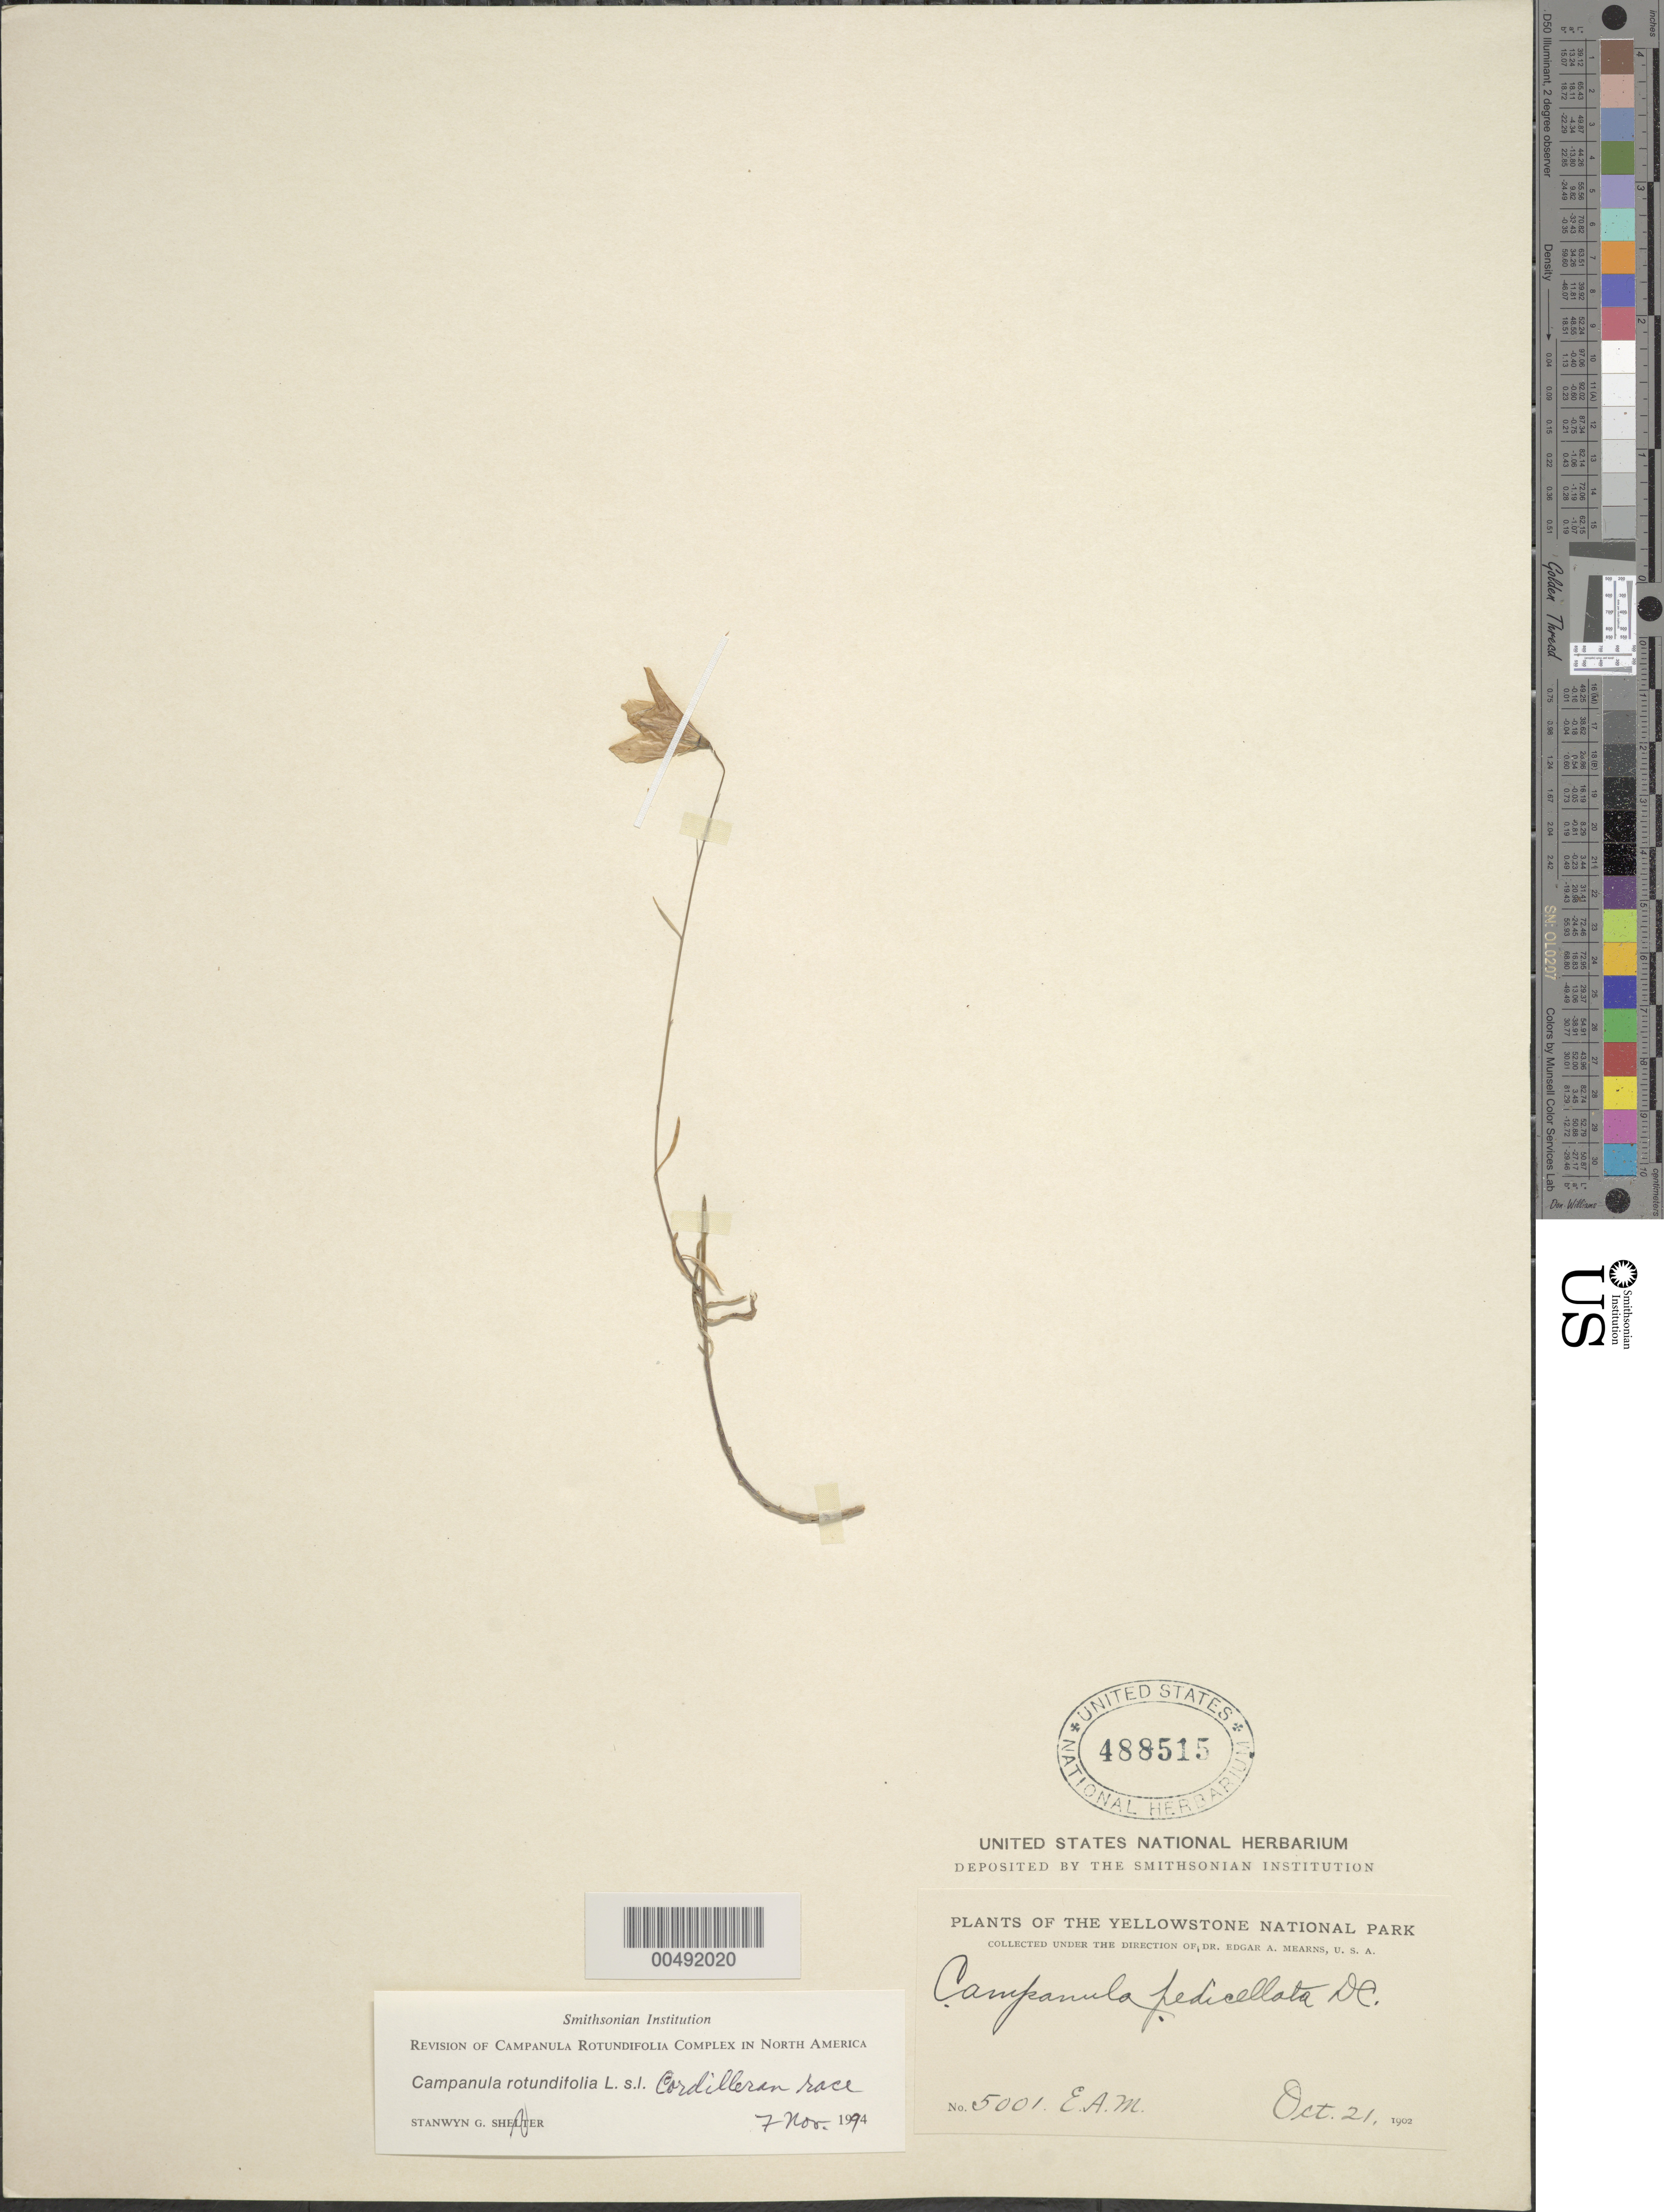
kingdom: Plantae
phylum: Tracheophyta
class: Magnoliopsida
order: Asterales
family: Campanulaceae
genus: Campanula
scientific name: Campanula rotundifolia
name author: L.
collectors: E. A. Mearns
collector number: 5001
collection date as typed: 21 Oct 1902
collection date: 1902-10-21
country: United States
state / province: Wyoming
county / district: Park / Teton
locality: Yellowstone National Park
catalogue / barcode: US 488515